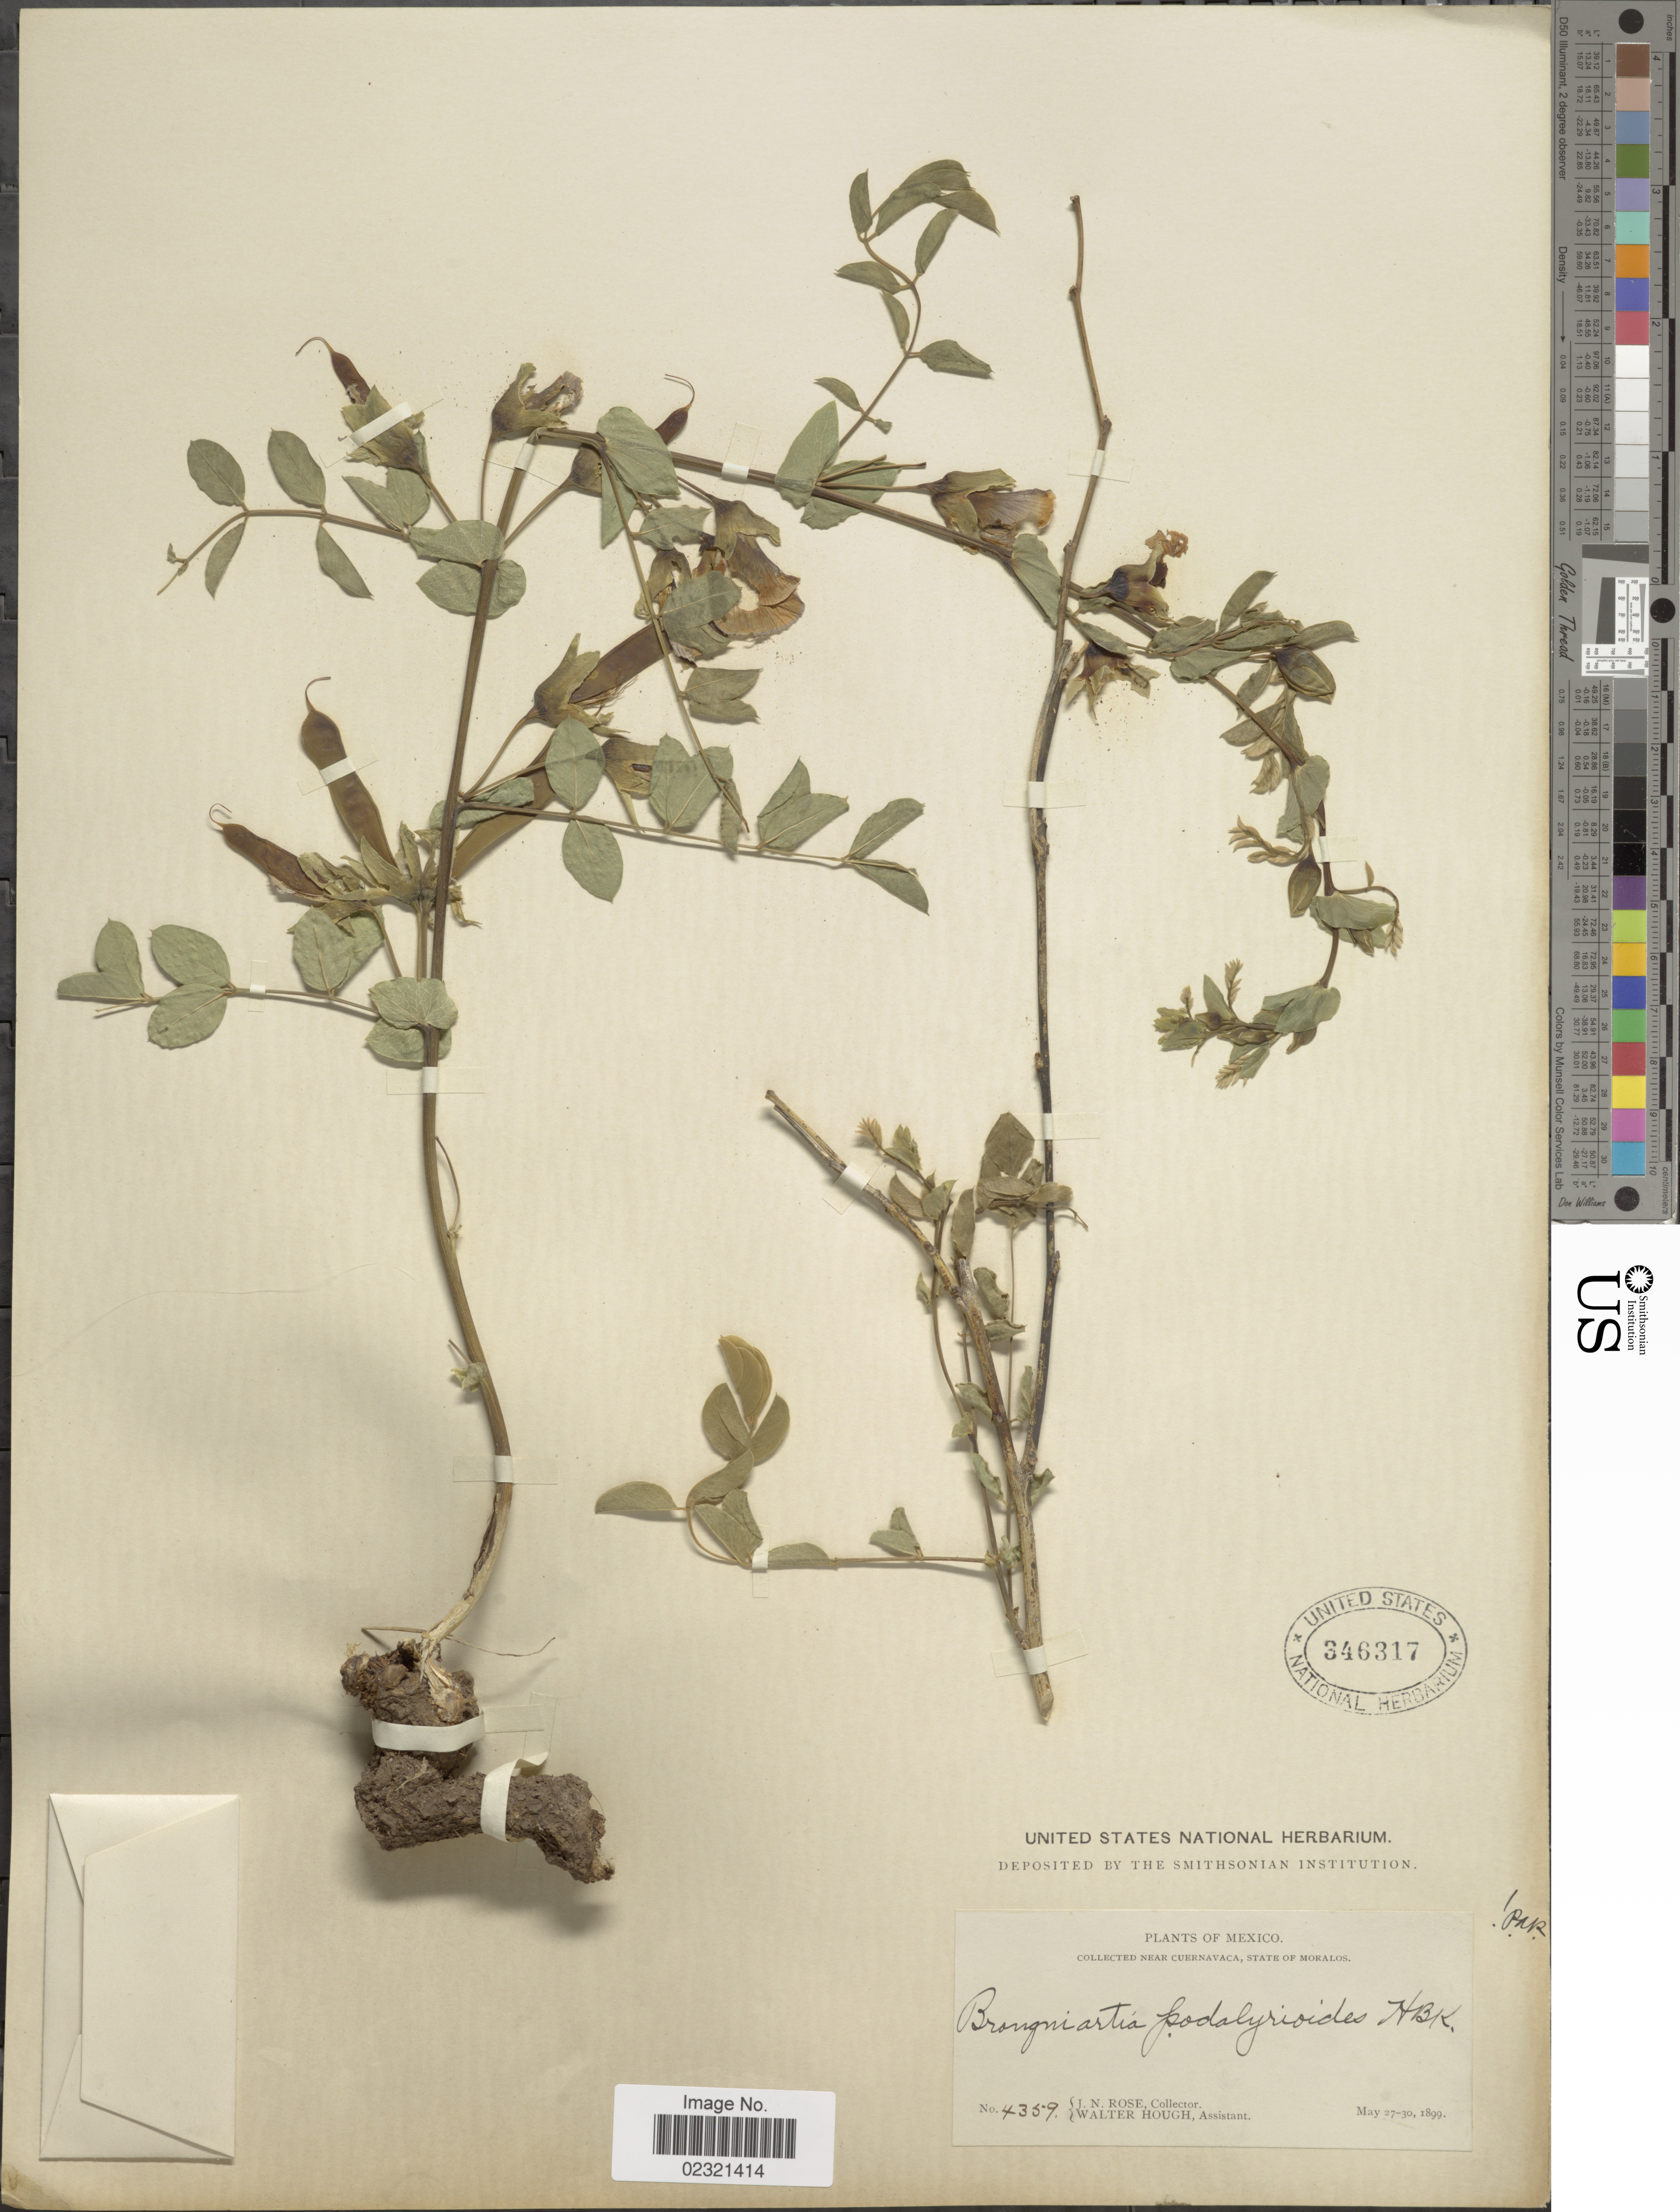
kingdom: Plantae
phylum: Tracheophyta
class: Magnoliopsida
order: Fabales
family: Fabaceae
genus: Brongniartia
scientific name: Brongniartia podalyrioides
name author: Kunth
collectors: J. N. Rose & W. Hough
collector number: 4359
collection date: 1899-05-27/1899-05-30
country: Mexico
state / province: Morelos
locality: Near Cuernavaca.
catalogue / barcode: US 346317